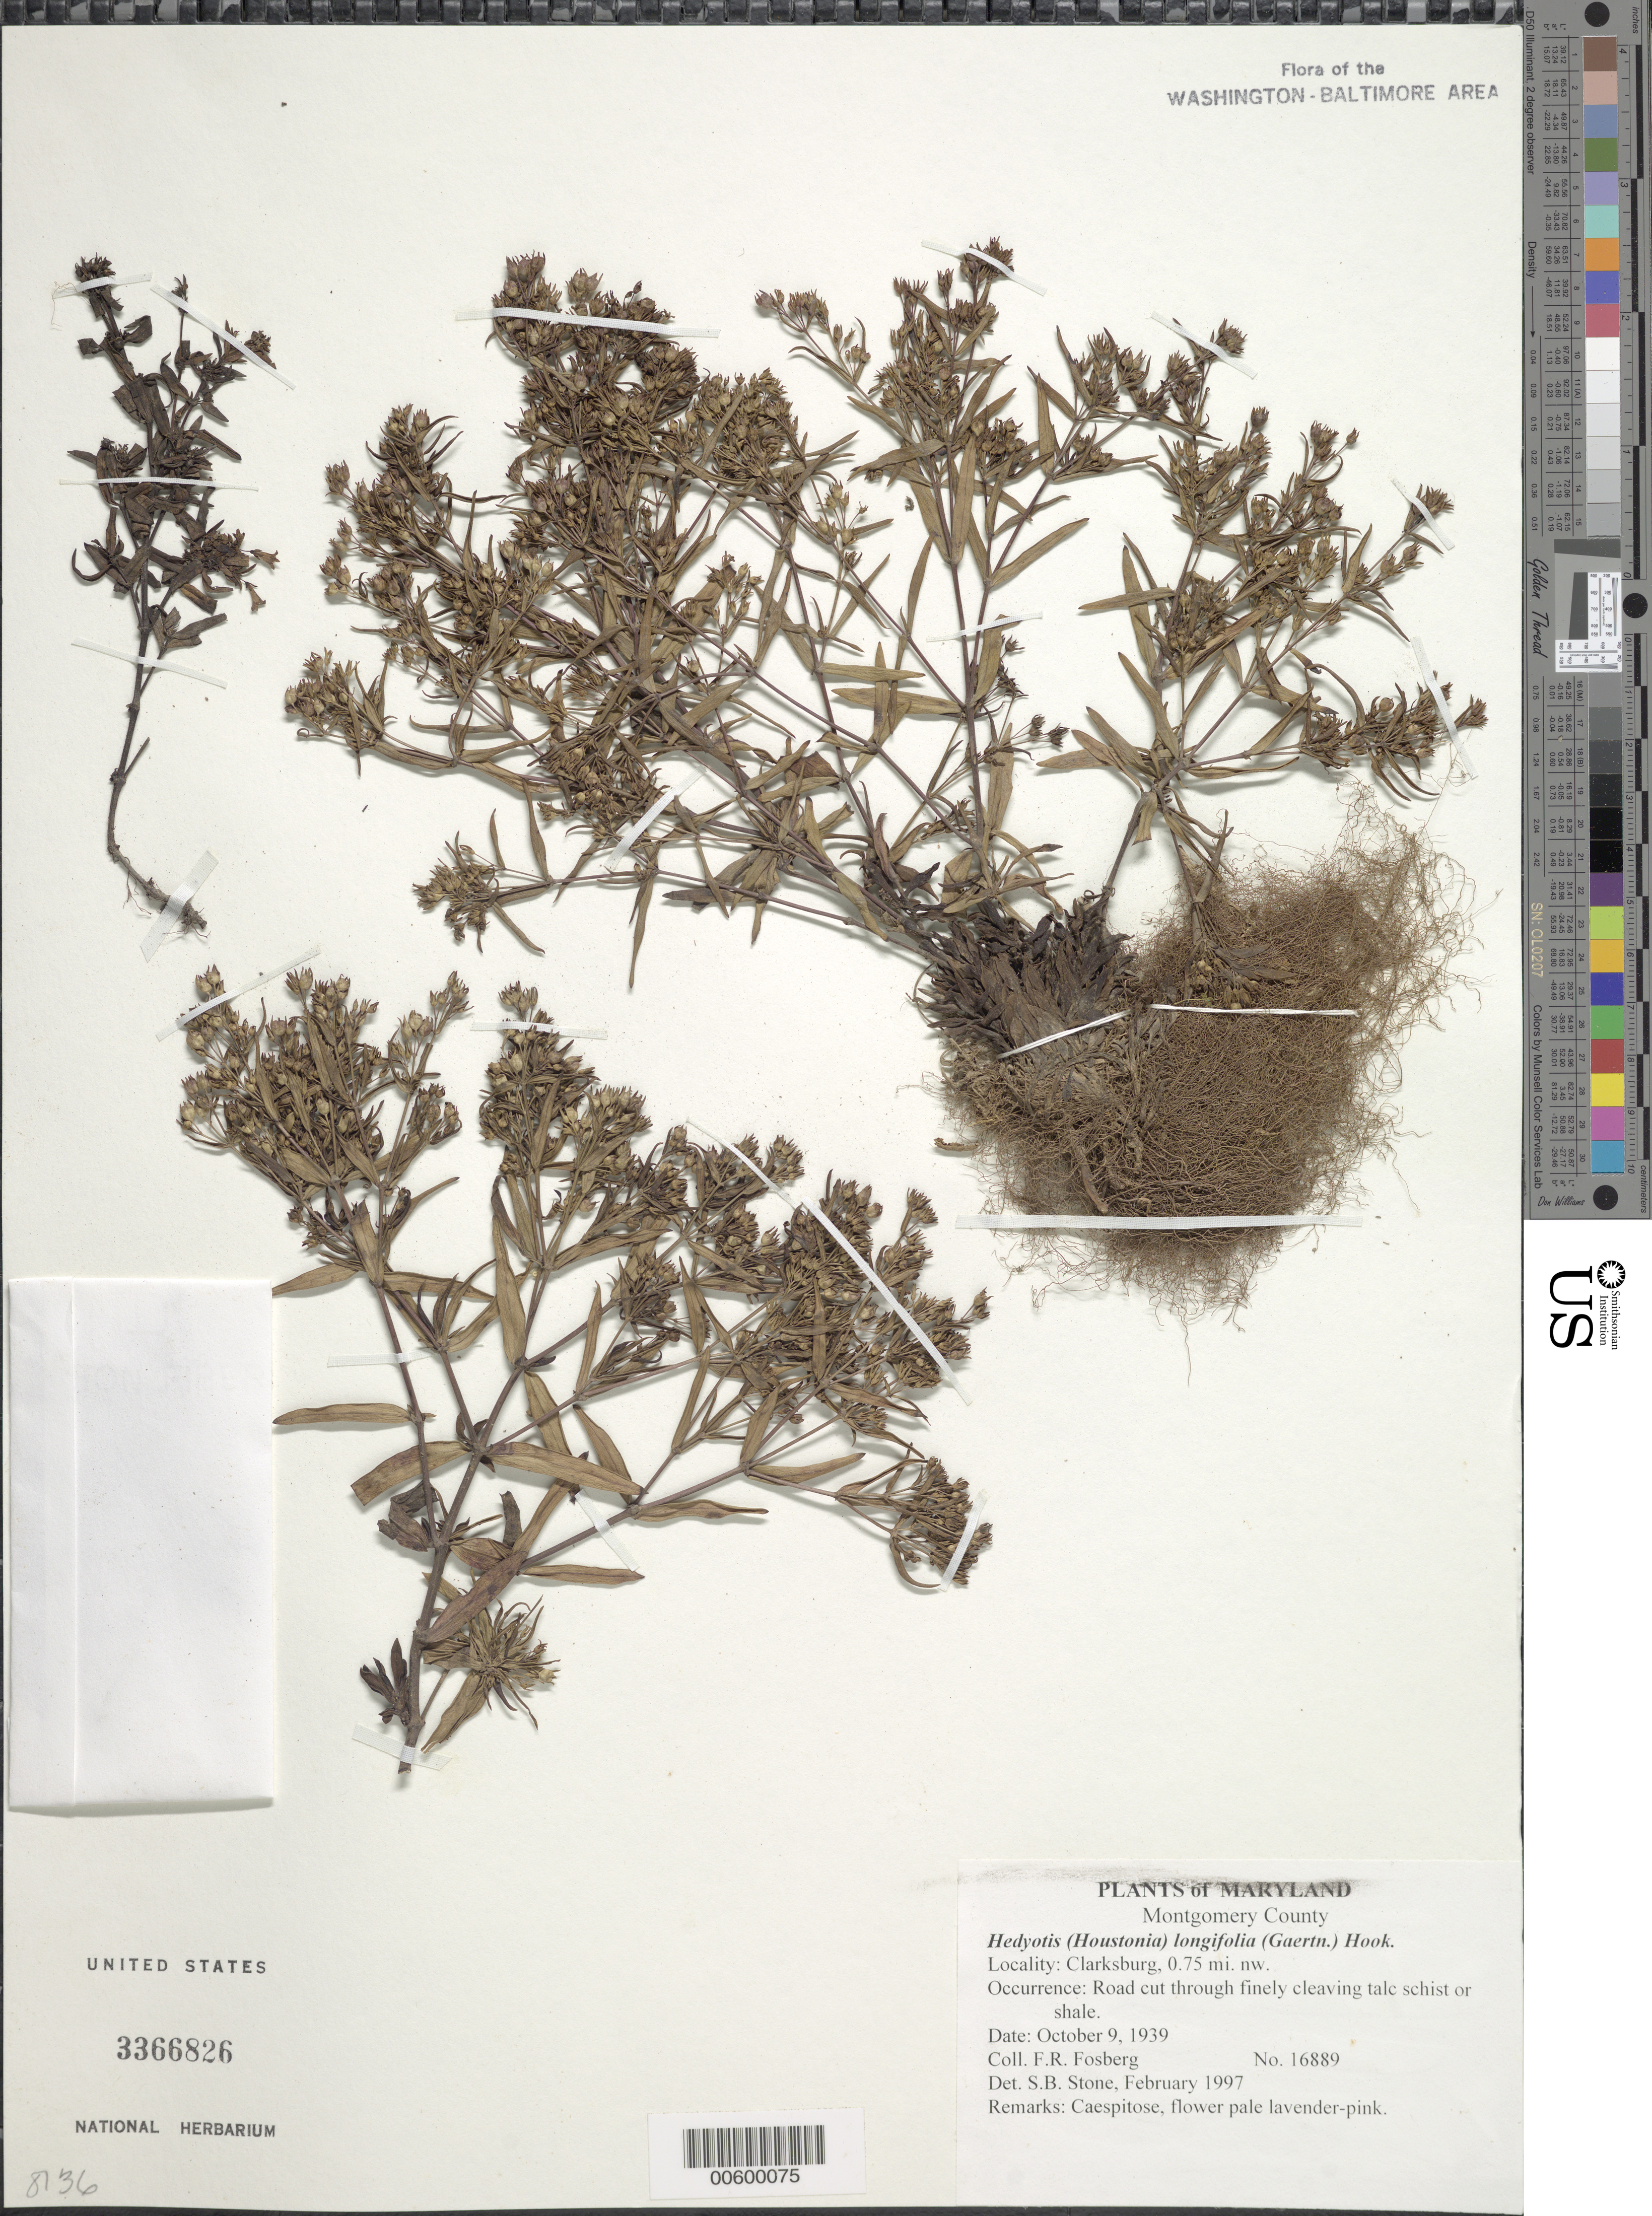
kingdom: Plantae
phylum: Tracheophyta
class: Magnoliopsida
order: Gentianales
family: Rubiaceae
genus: Houstonia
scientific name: Houstonia longifolia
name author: Gaertn.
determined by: Stone, S. B.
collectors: F. R. Fosberg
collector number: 16889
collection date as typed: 09 Oct 1939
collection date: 1939-10-09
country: United States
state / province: Maryland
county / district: Montgomery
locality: Clarksburg, 0.75 mi. NW.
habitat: Road cut through finely cleaving talc schist or shale.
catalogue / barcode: US 3366826